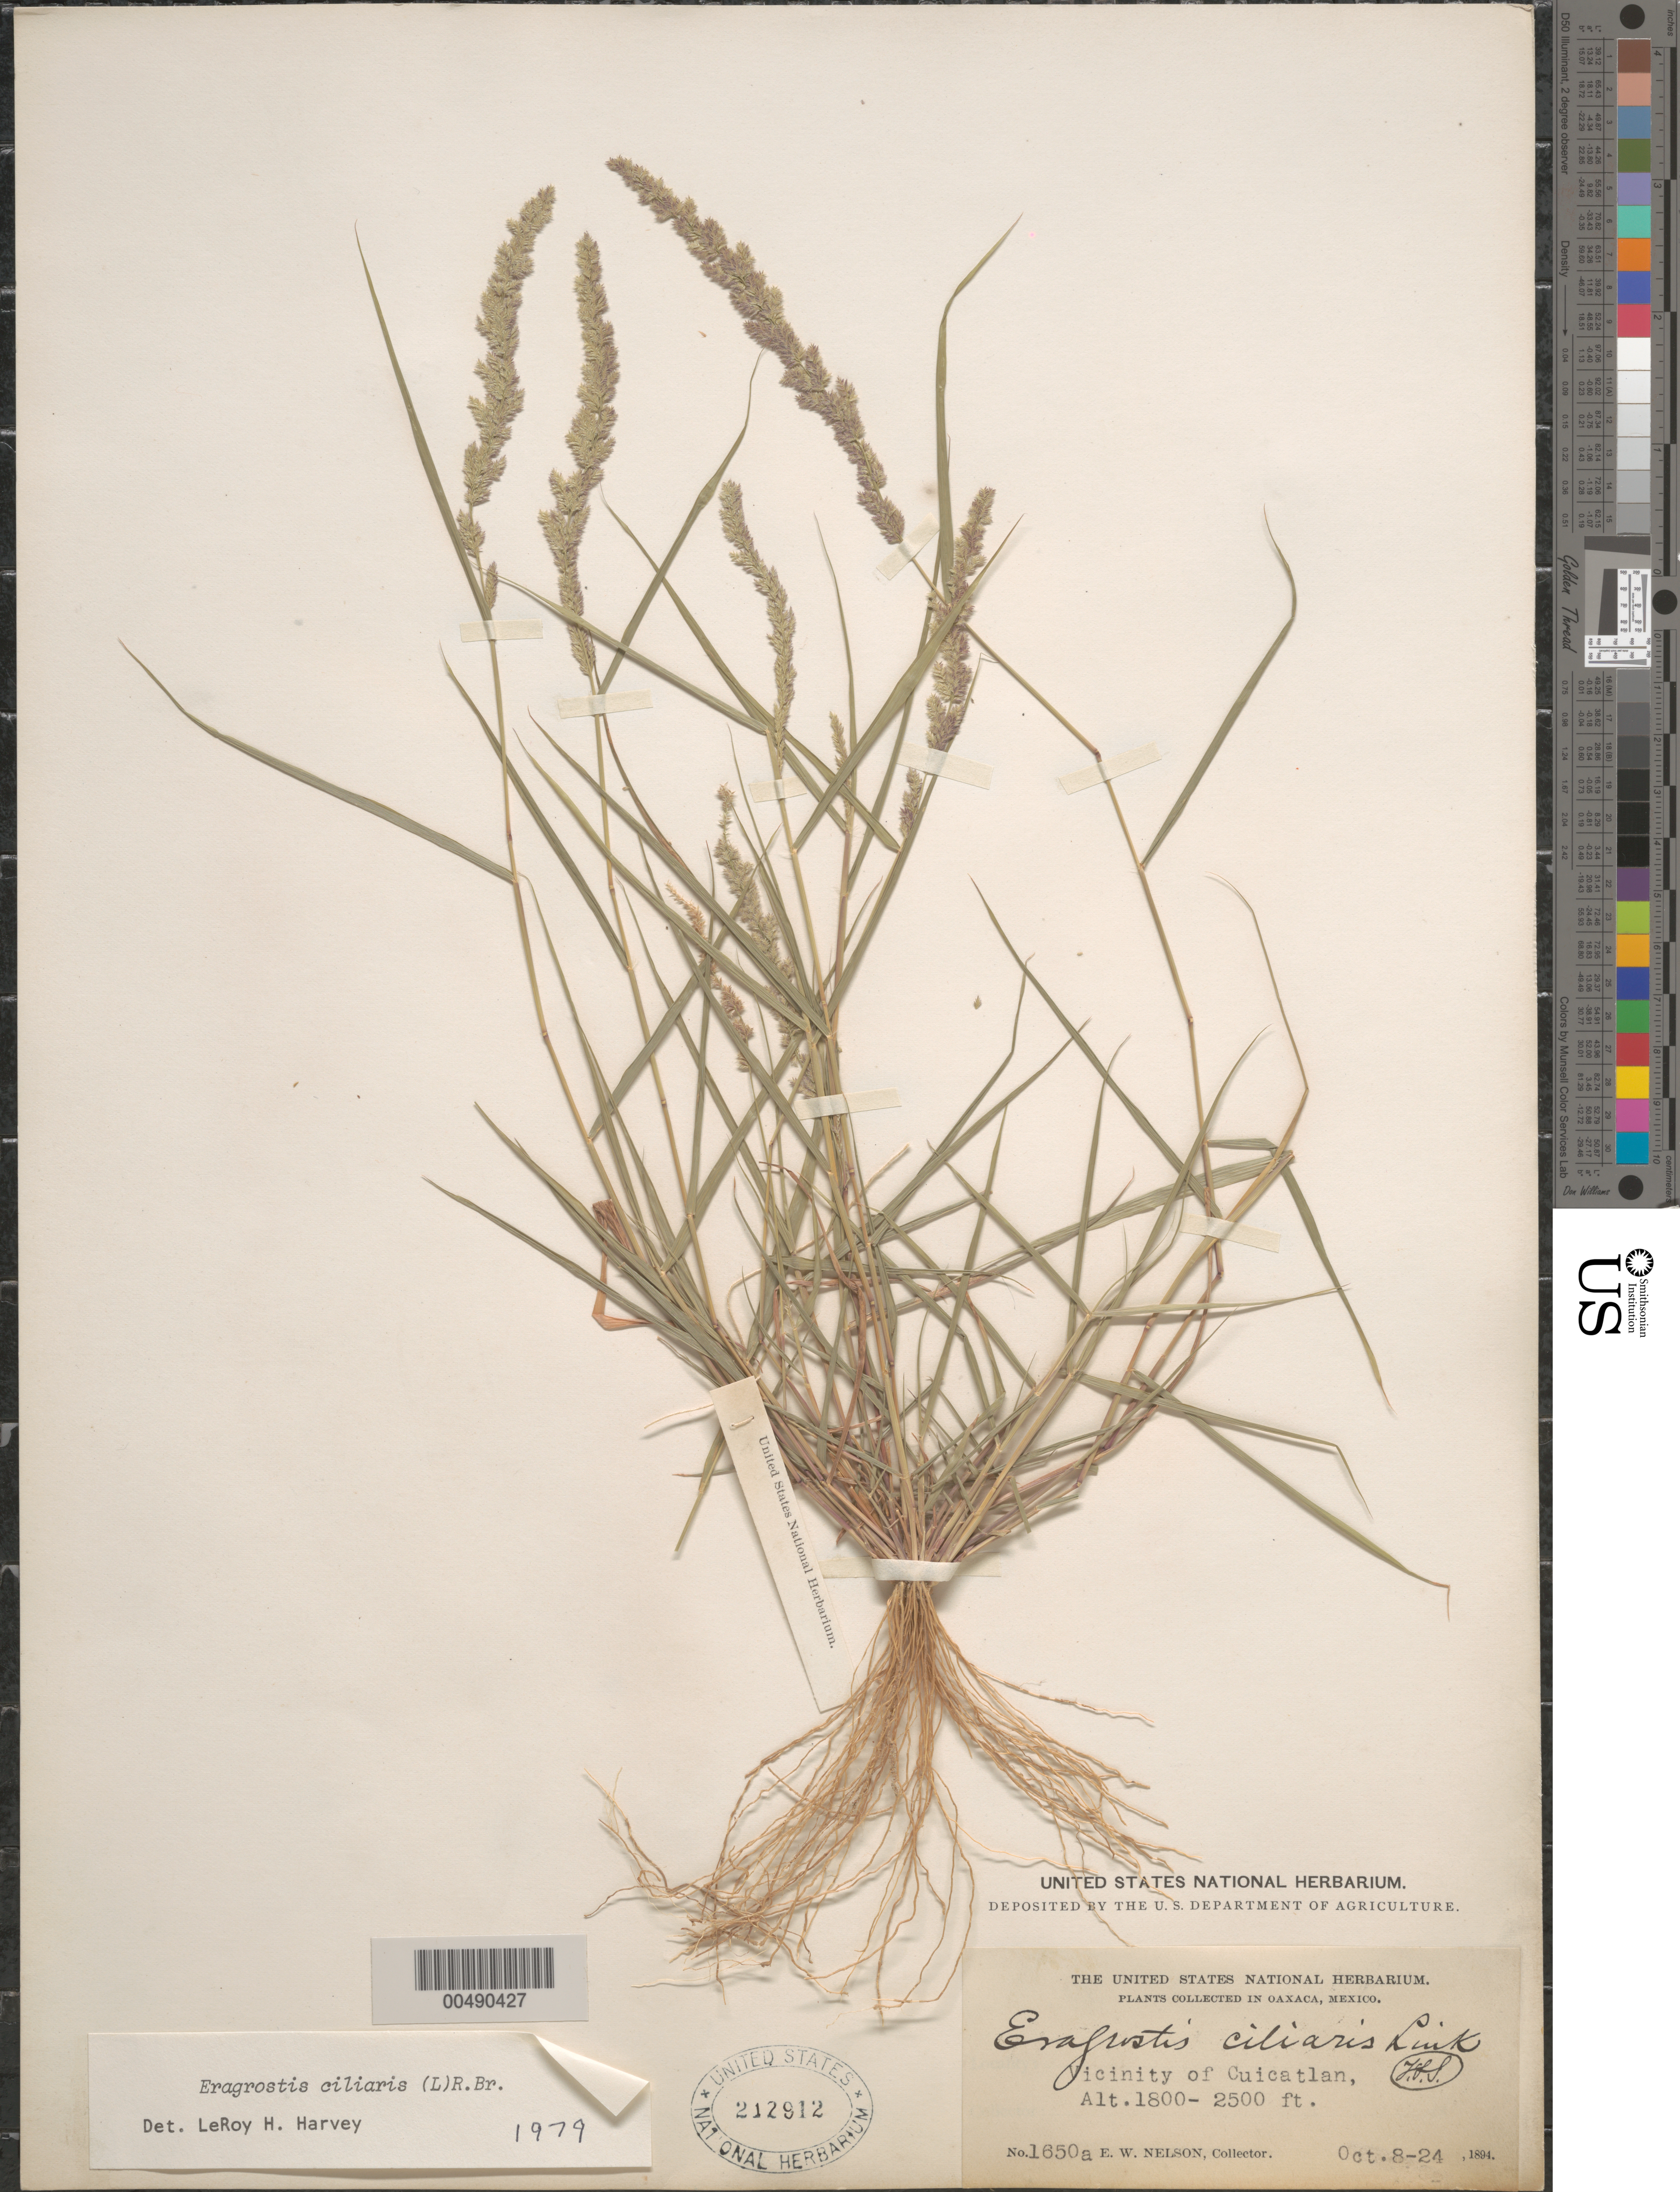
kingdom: Plantae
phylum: Tracheophyta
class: Liliopsida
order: Poales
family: Poaceae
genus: Eragrostis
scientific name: Eragrostis ciliaris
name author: (L.) R. Br.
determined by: Harvey, L. H.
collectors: E. W. Nelson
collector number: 1650a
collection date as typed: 8 Oct 1894 to 24 Oct 1894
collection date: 1894-10-08/1894-10-24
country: Mexico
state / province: Oaxaca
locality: Vicinity of Cuicatlan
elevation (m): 549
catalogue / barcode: US 212912